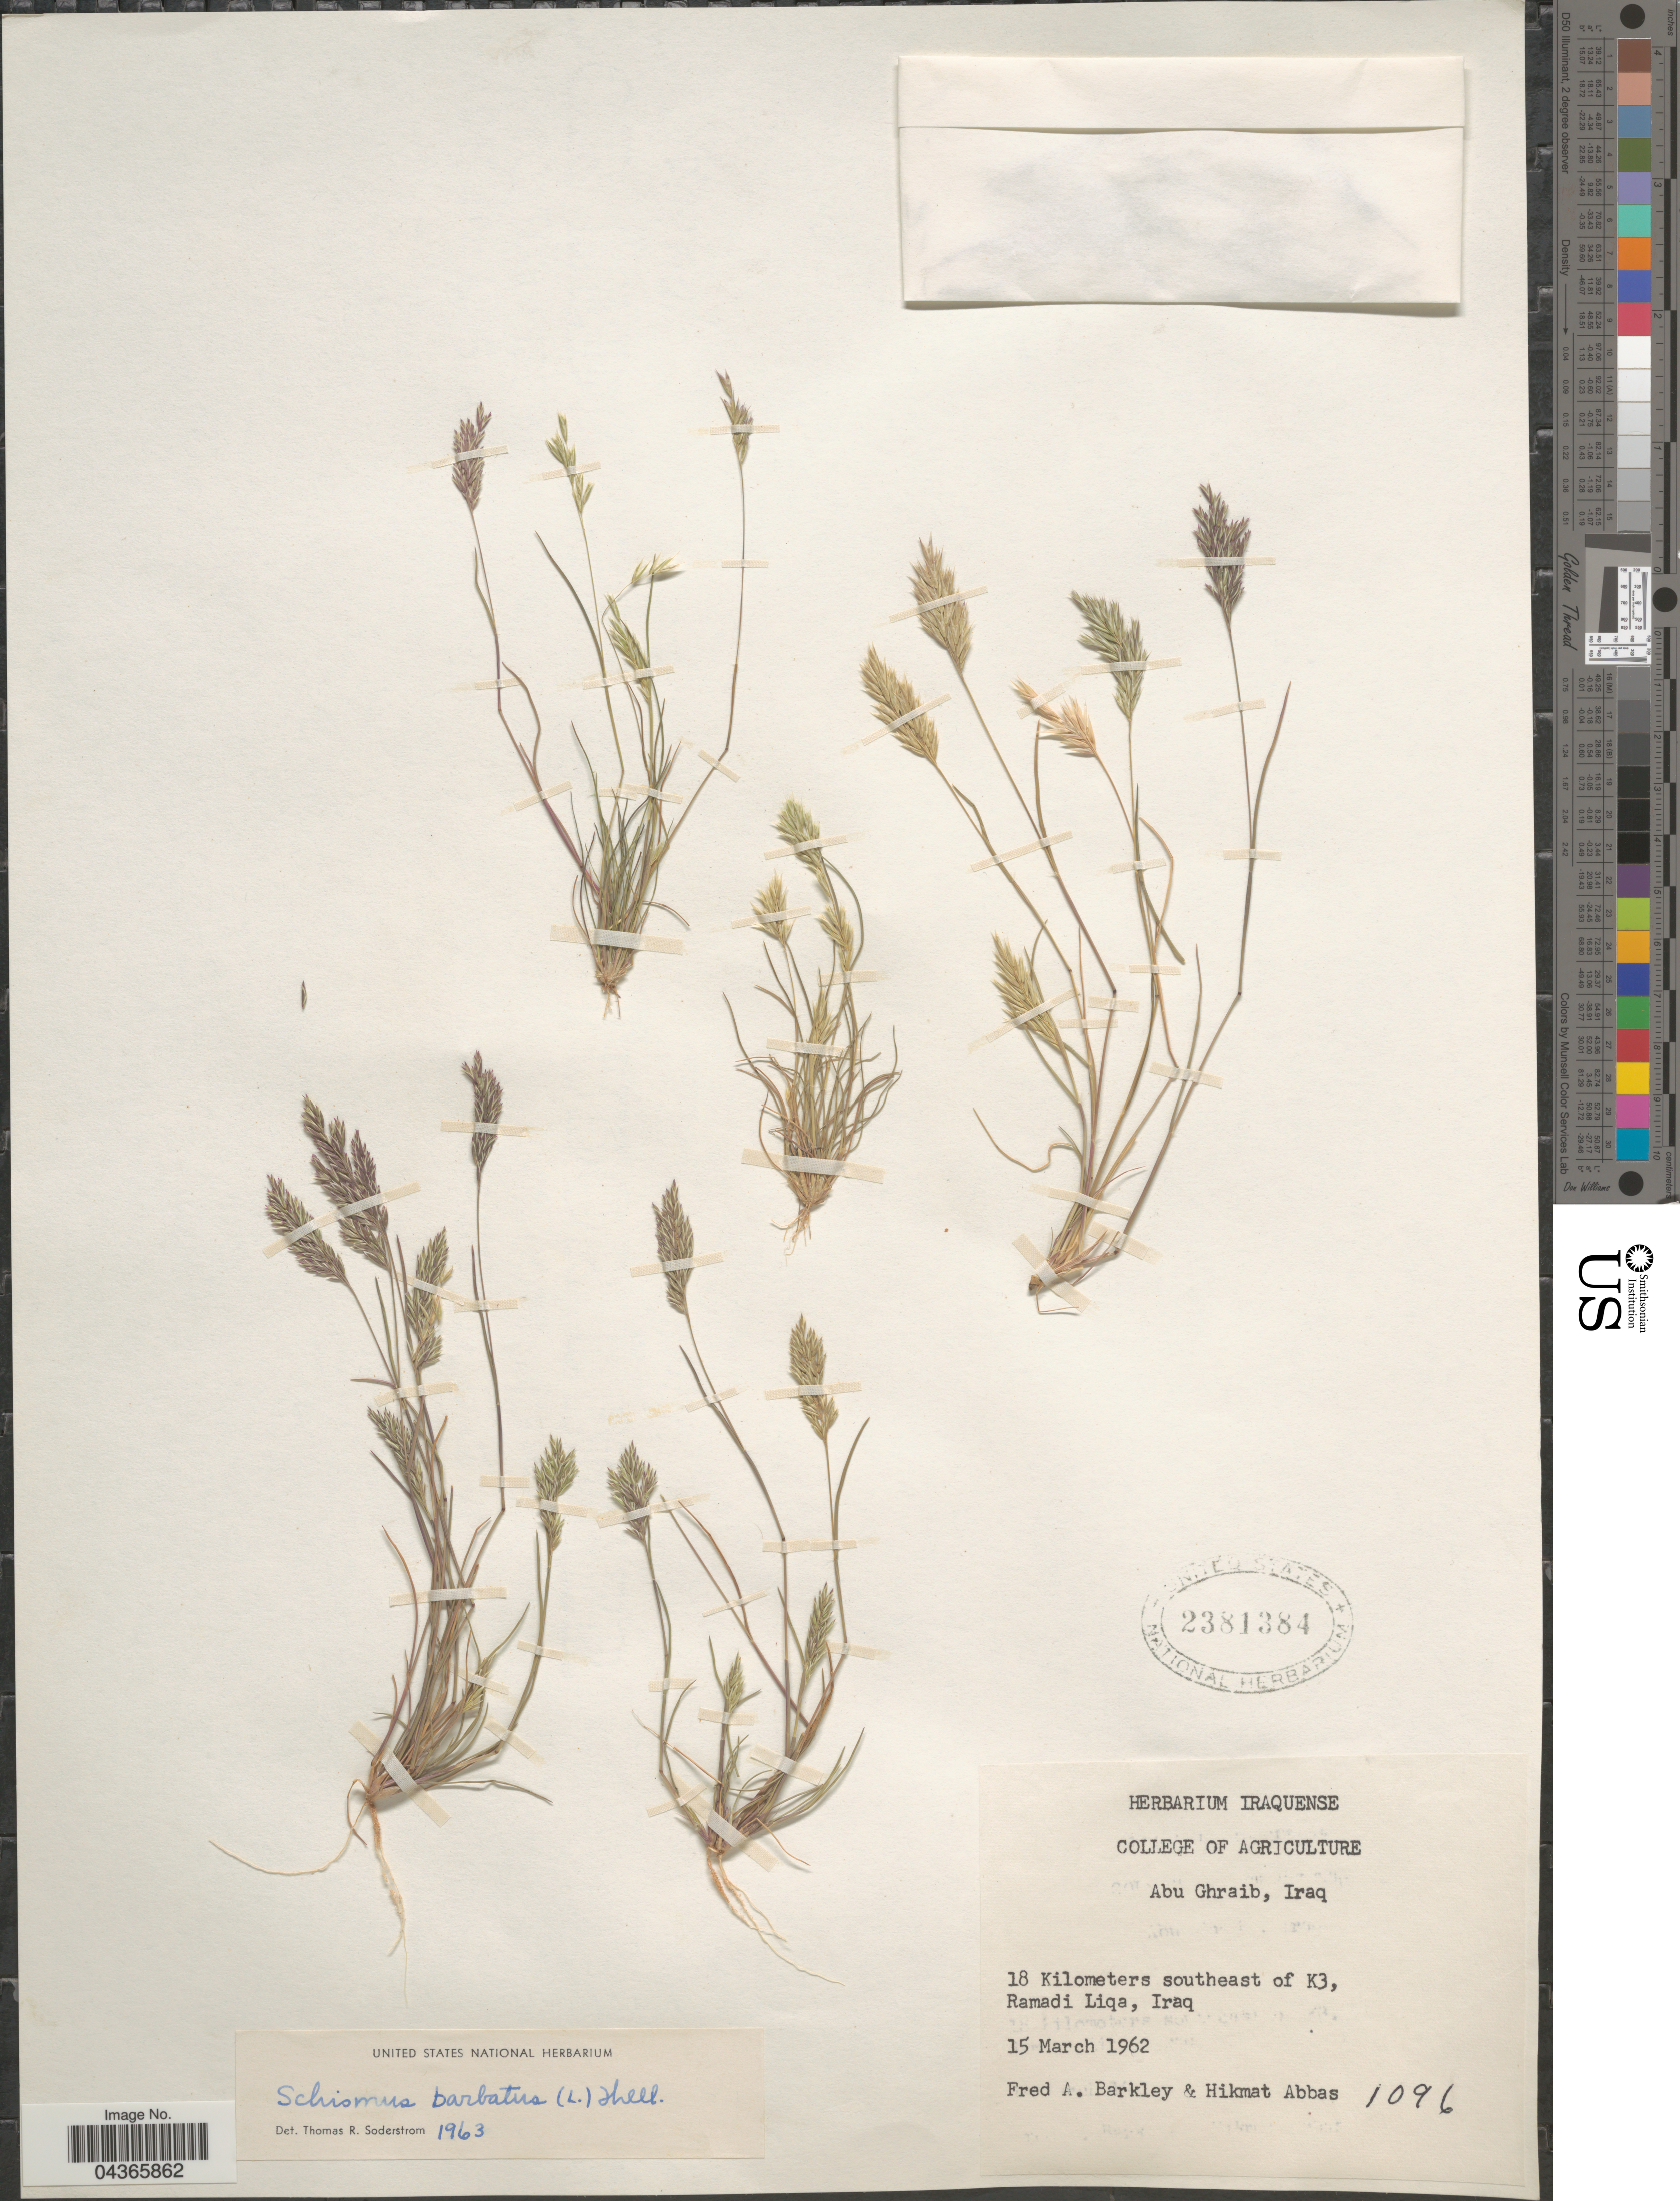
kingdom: Plantae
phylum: Tracheophyta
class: Liliopsida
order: Poales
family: Poaceae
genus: Schismus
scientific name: Schismus barbatus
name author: (L.) Thell.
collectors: F. A. Barkley & H. Abbas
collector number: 1096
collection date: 1962-03-15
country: Iraq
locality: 18 Kilometers southeast of K3, Ramadi Liqa.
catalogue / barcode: US 2381384